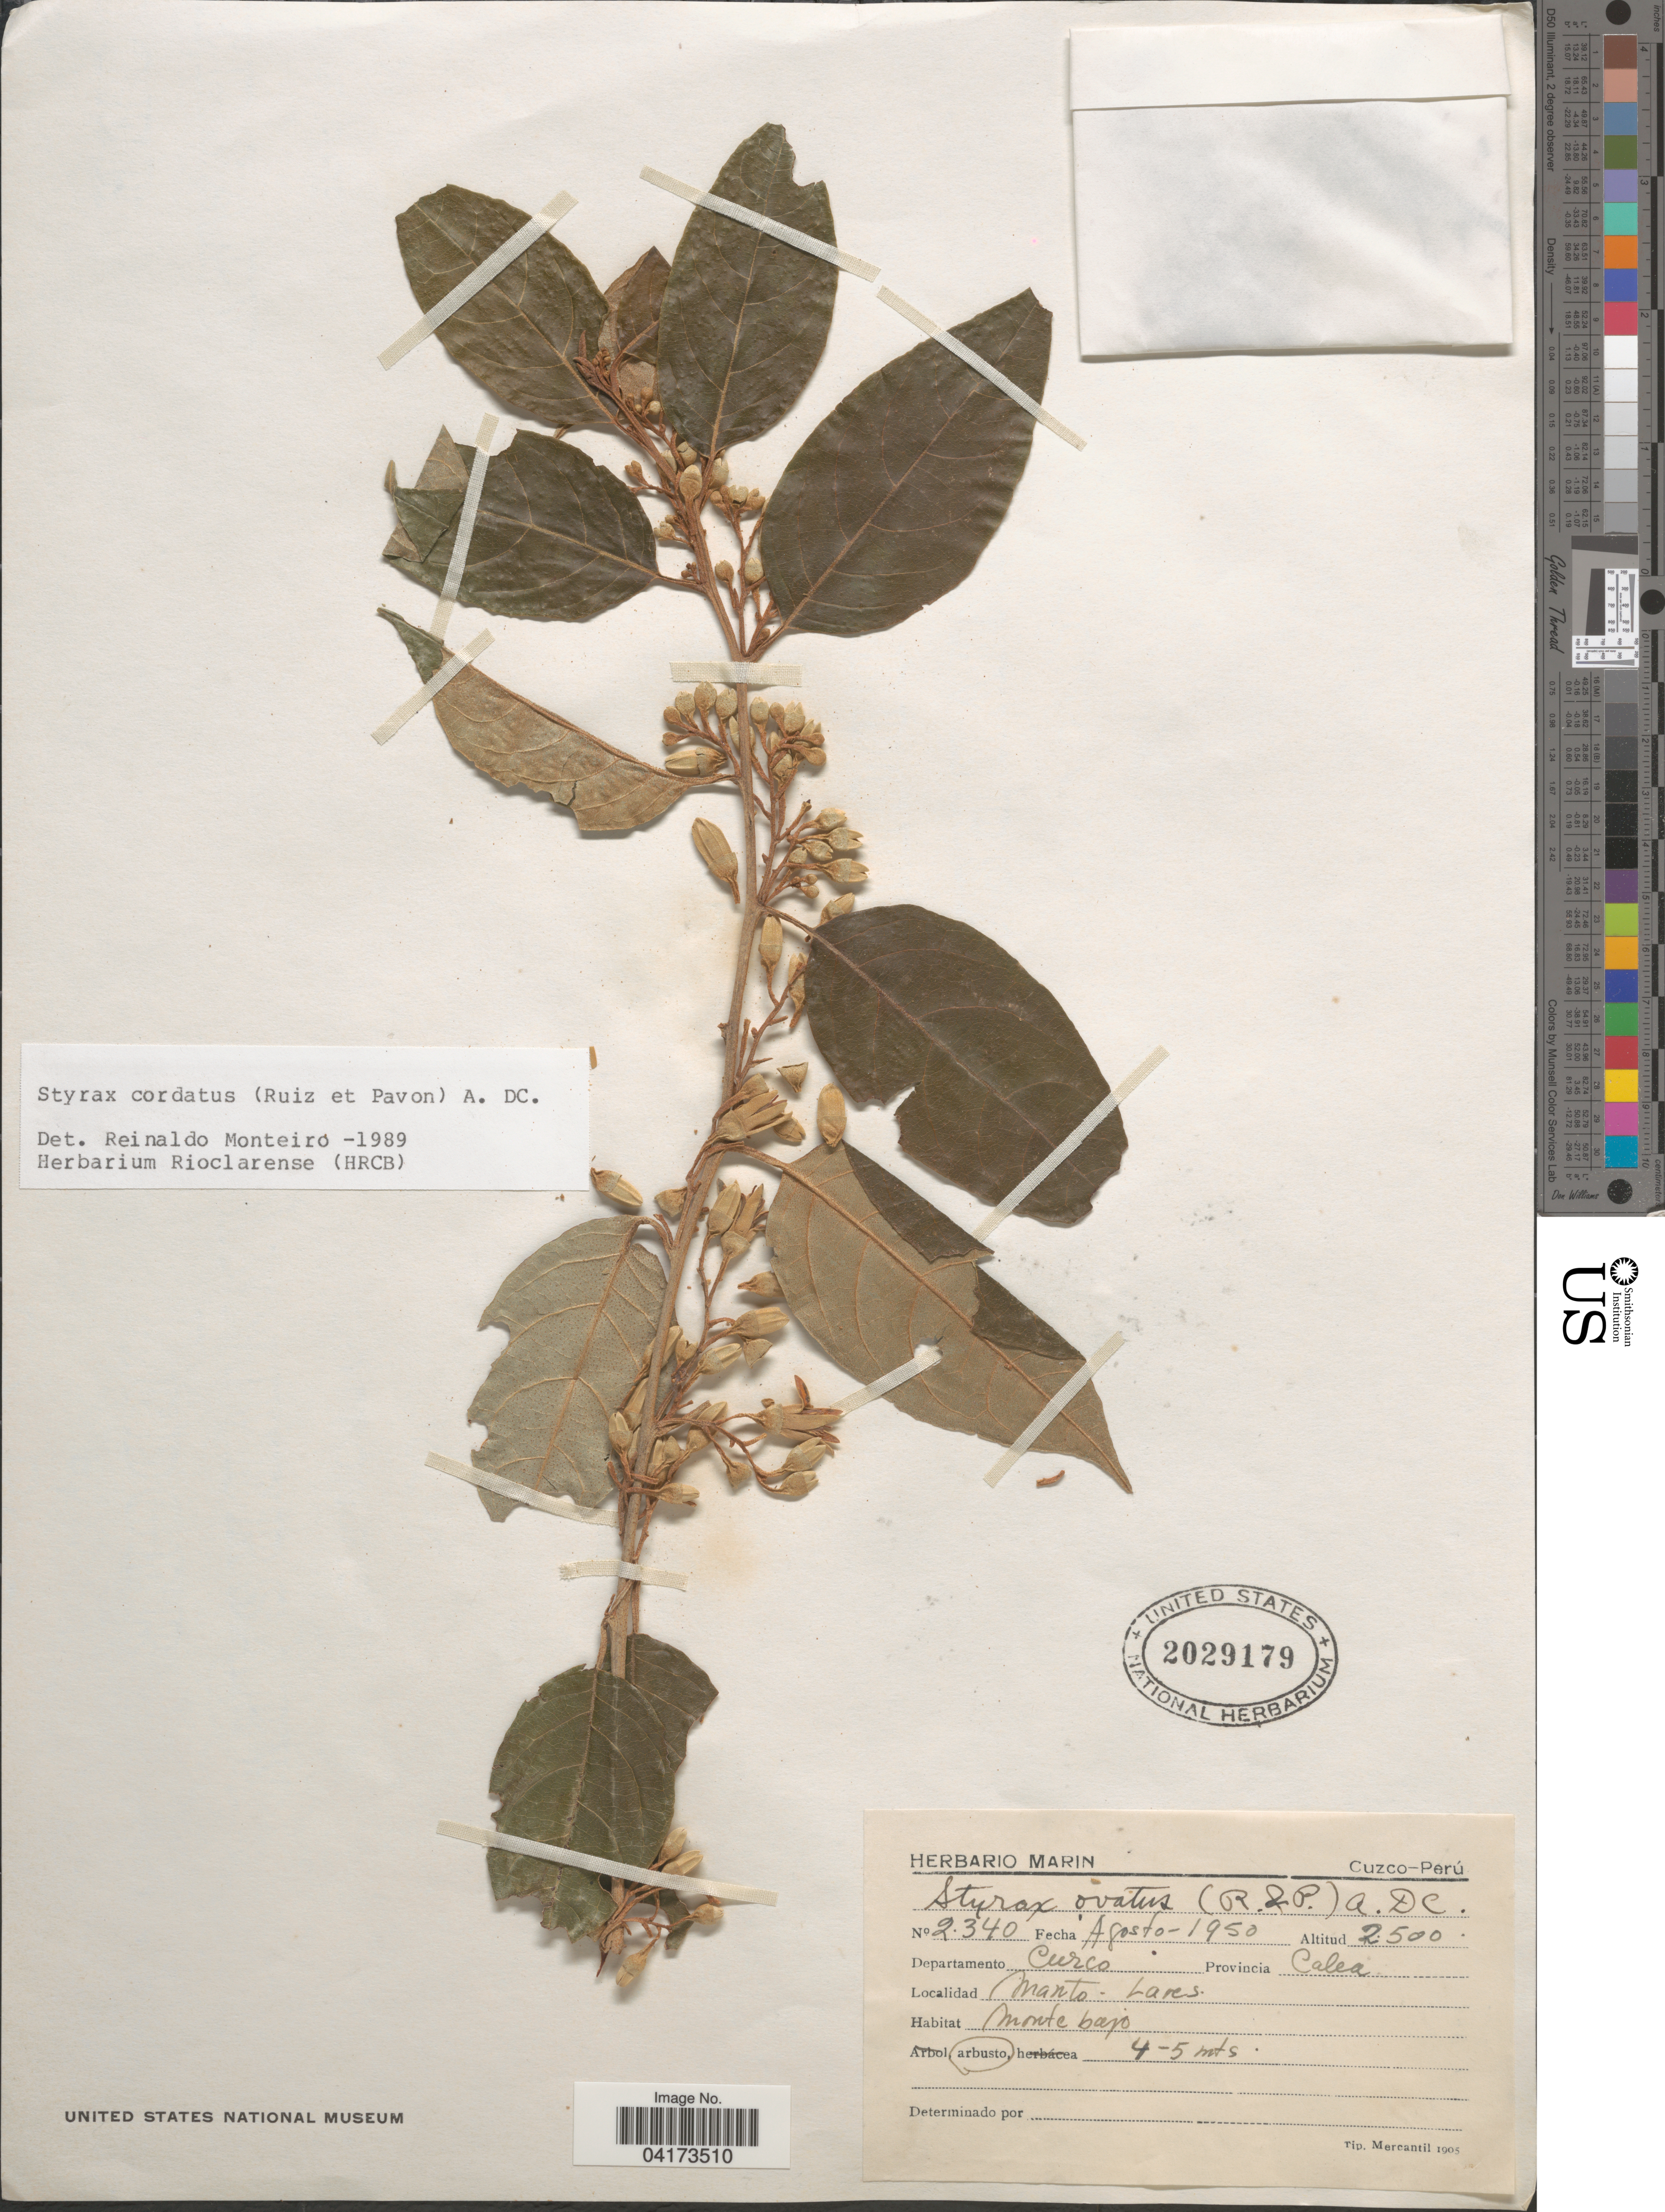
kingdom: Plantae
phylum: Tracheophyta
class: Magnoliopsida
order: Ericales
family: Styracaceae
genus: Styrax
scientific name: Styrax cordatus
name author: (Ruiz & Pav.) A. DC.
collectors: ex herb. Marin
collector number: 2340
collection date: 1950-08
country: Peru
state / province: Cusco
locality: Departamento Cuzco. Provincia Calea. Manto-Lares.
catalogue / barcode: US 2029179